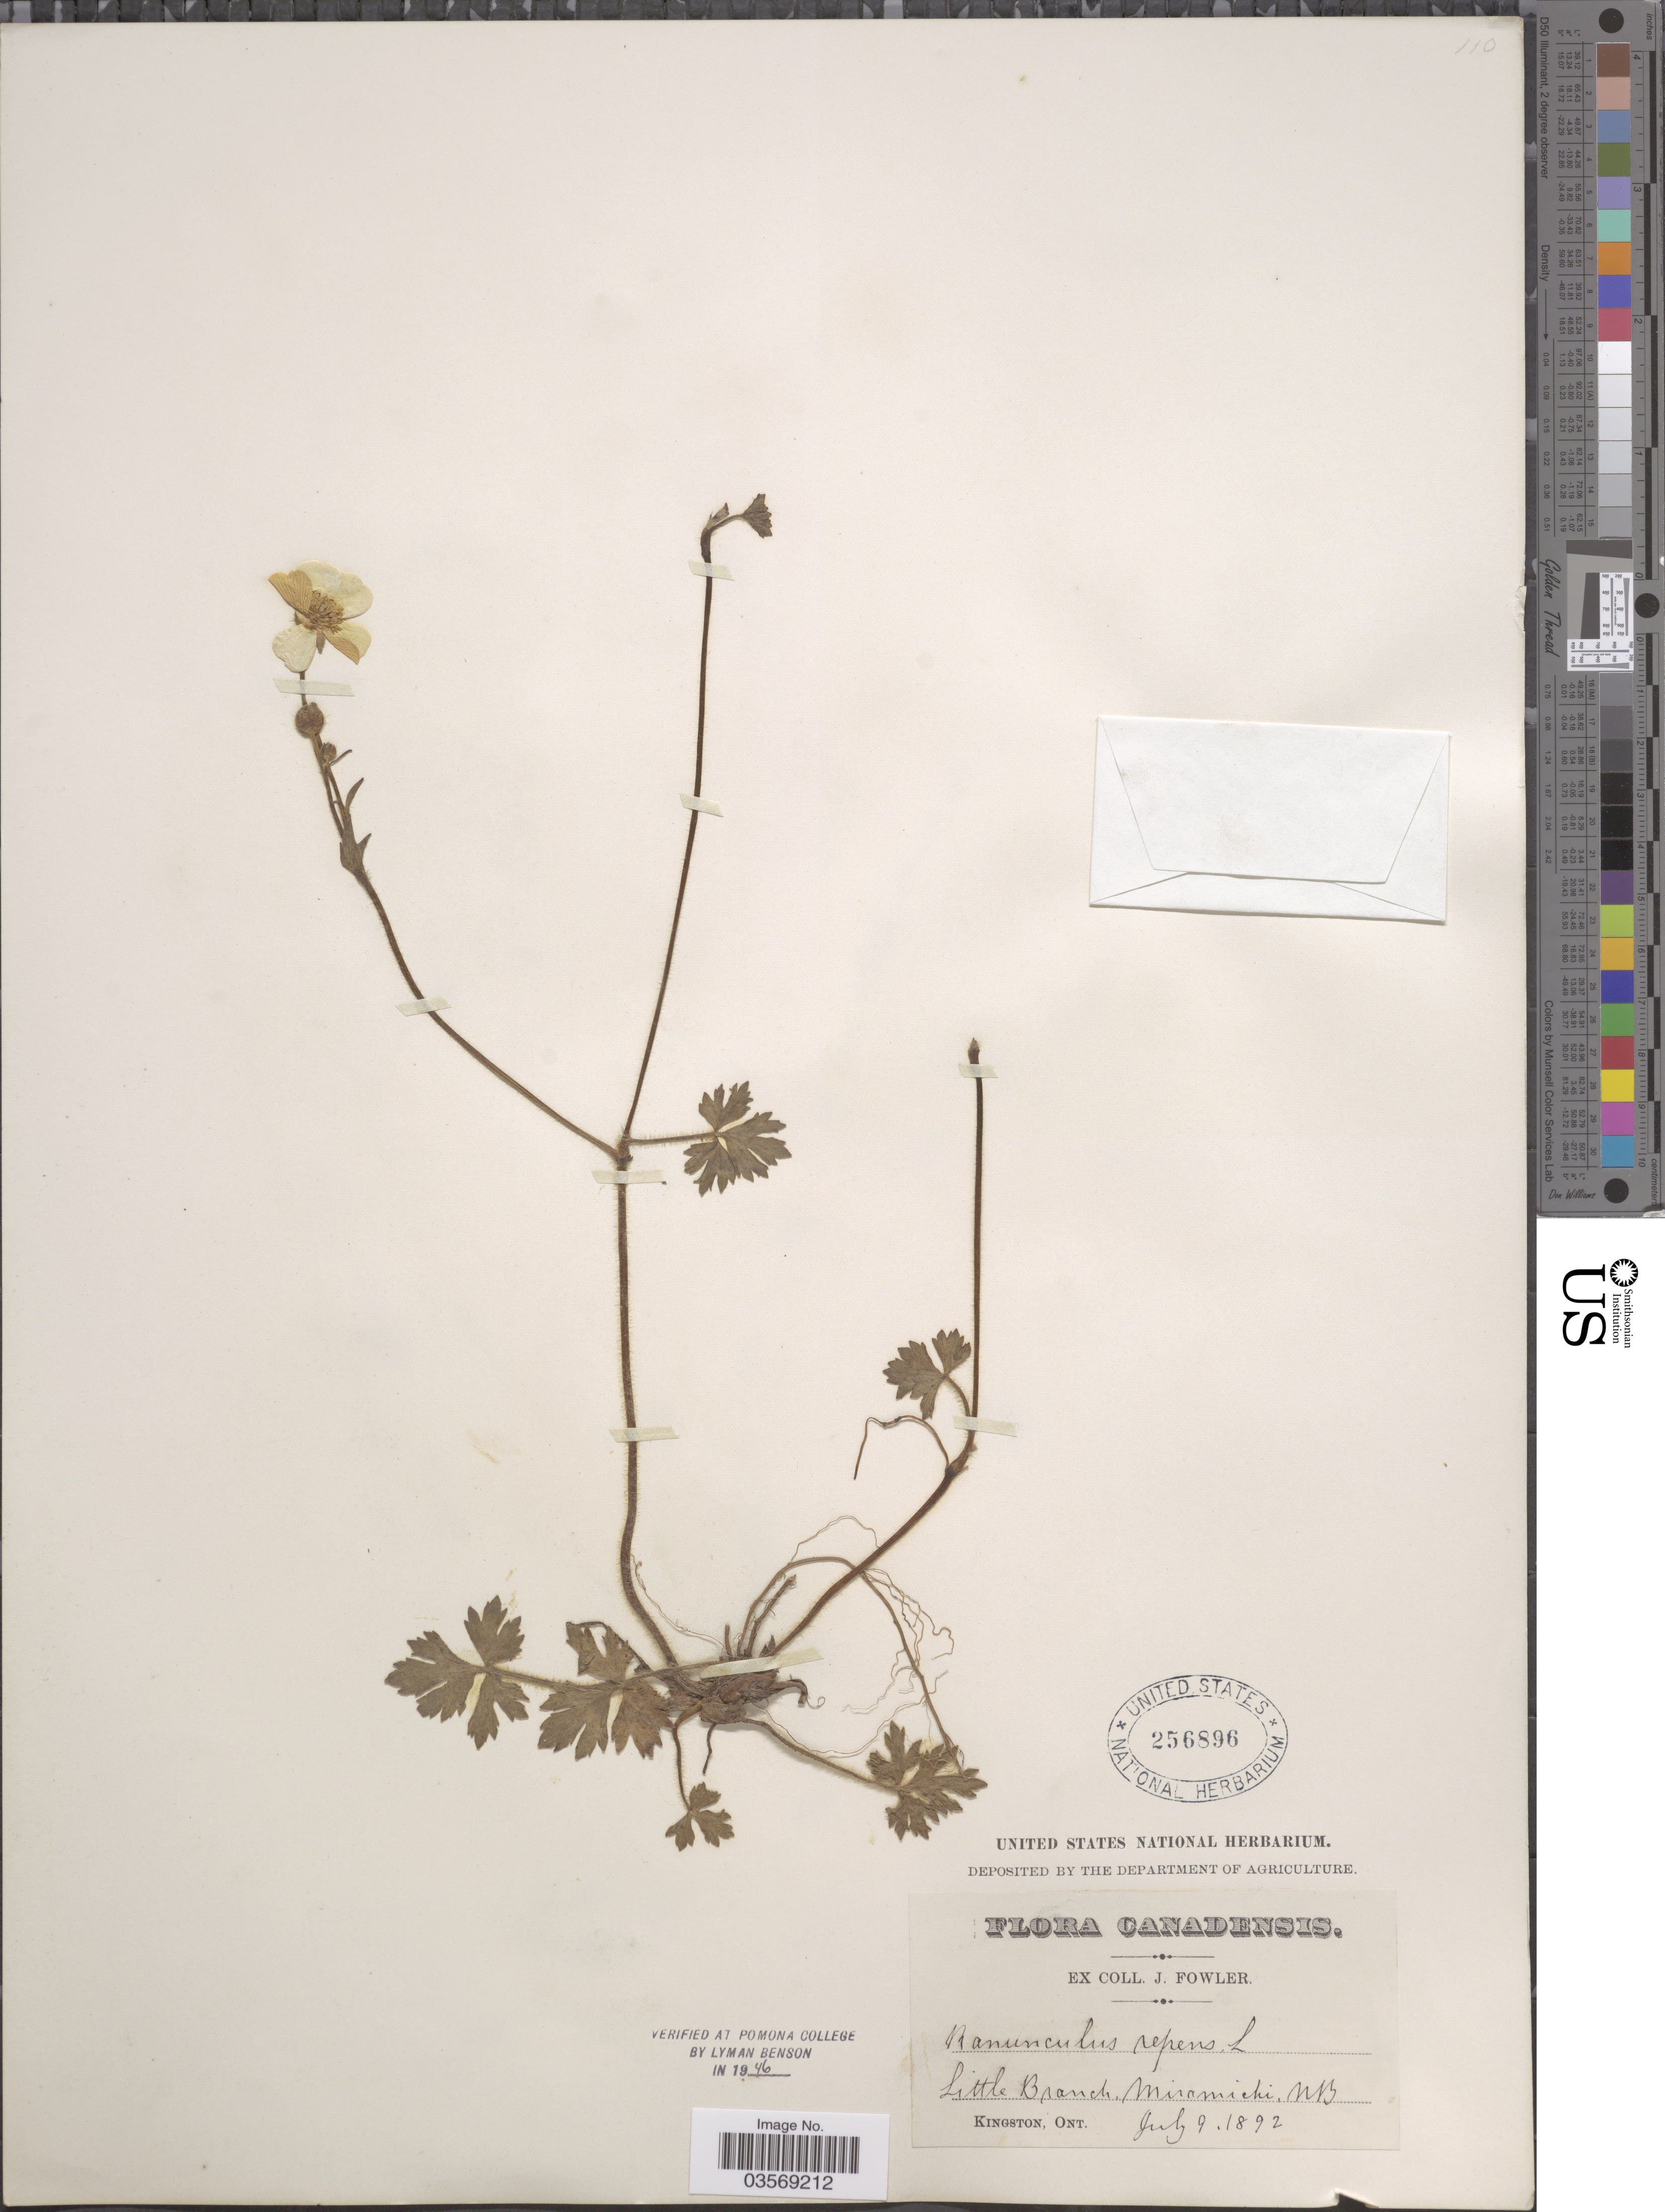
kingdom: Plantae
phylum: Tracheophyta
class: Magnoliopsida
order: Ranunculales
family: Ranunculaceae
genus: Ranunculus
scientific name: Ranunculus repens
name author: L.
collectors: J. Fowler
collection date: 1892-07-09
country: Canada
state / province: New Brunswick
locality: Little Branch, Miramichi.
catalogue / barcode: US 256896